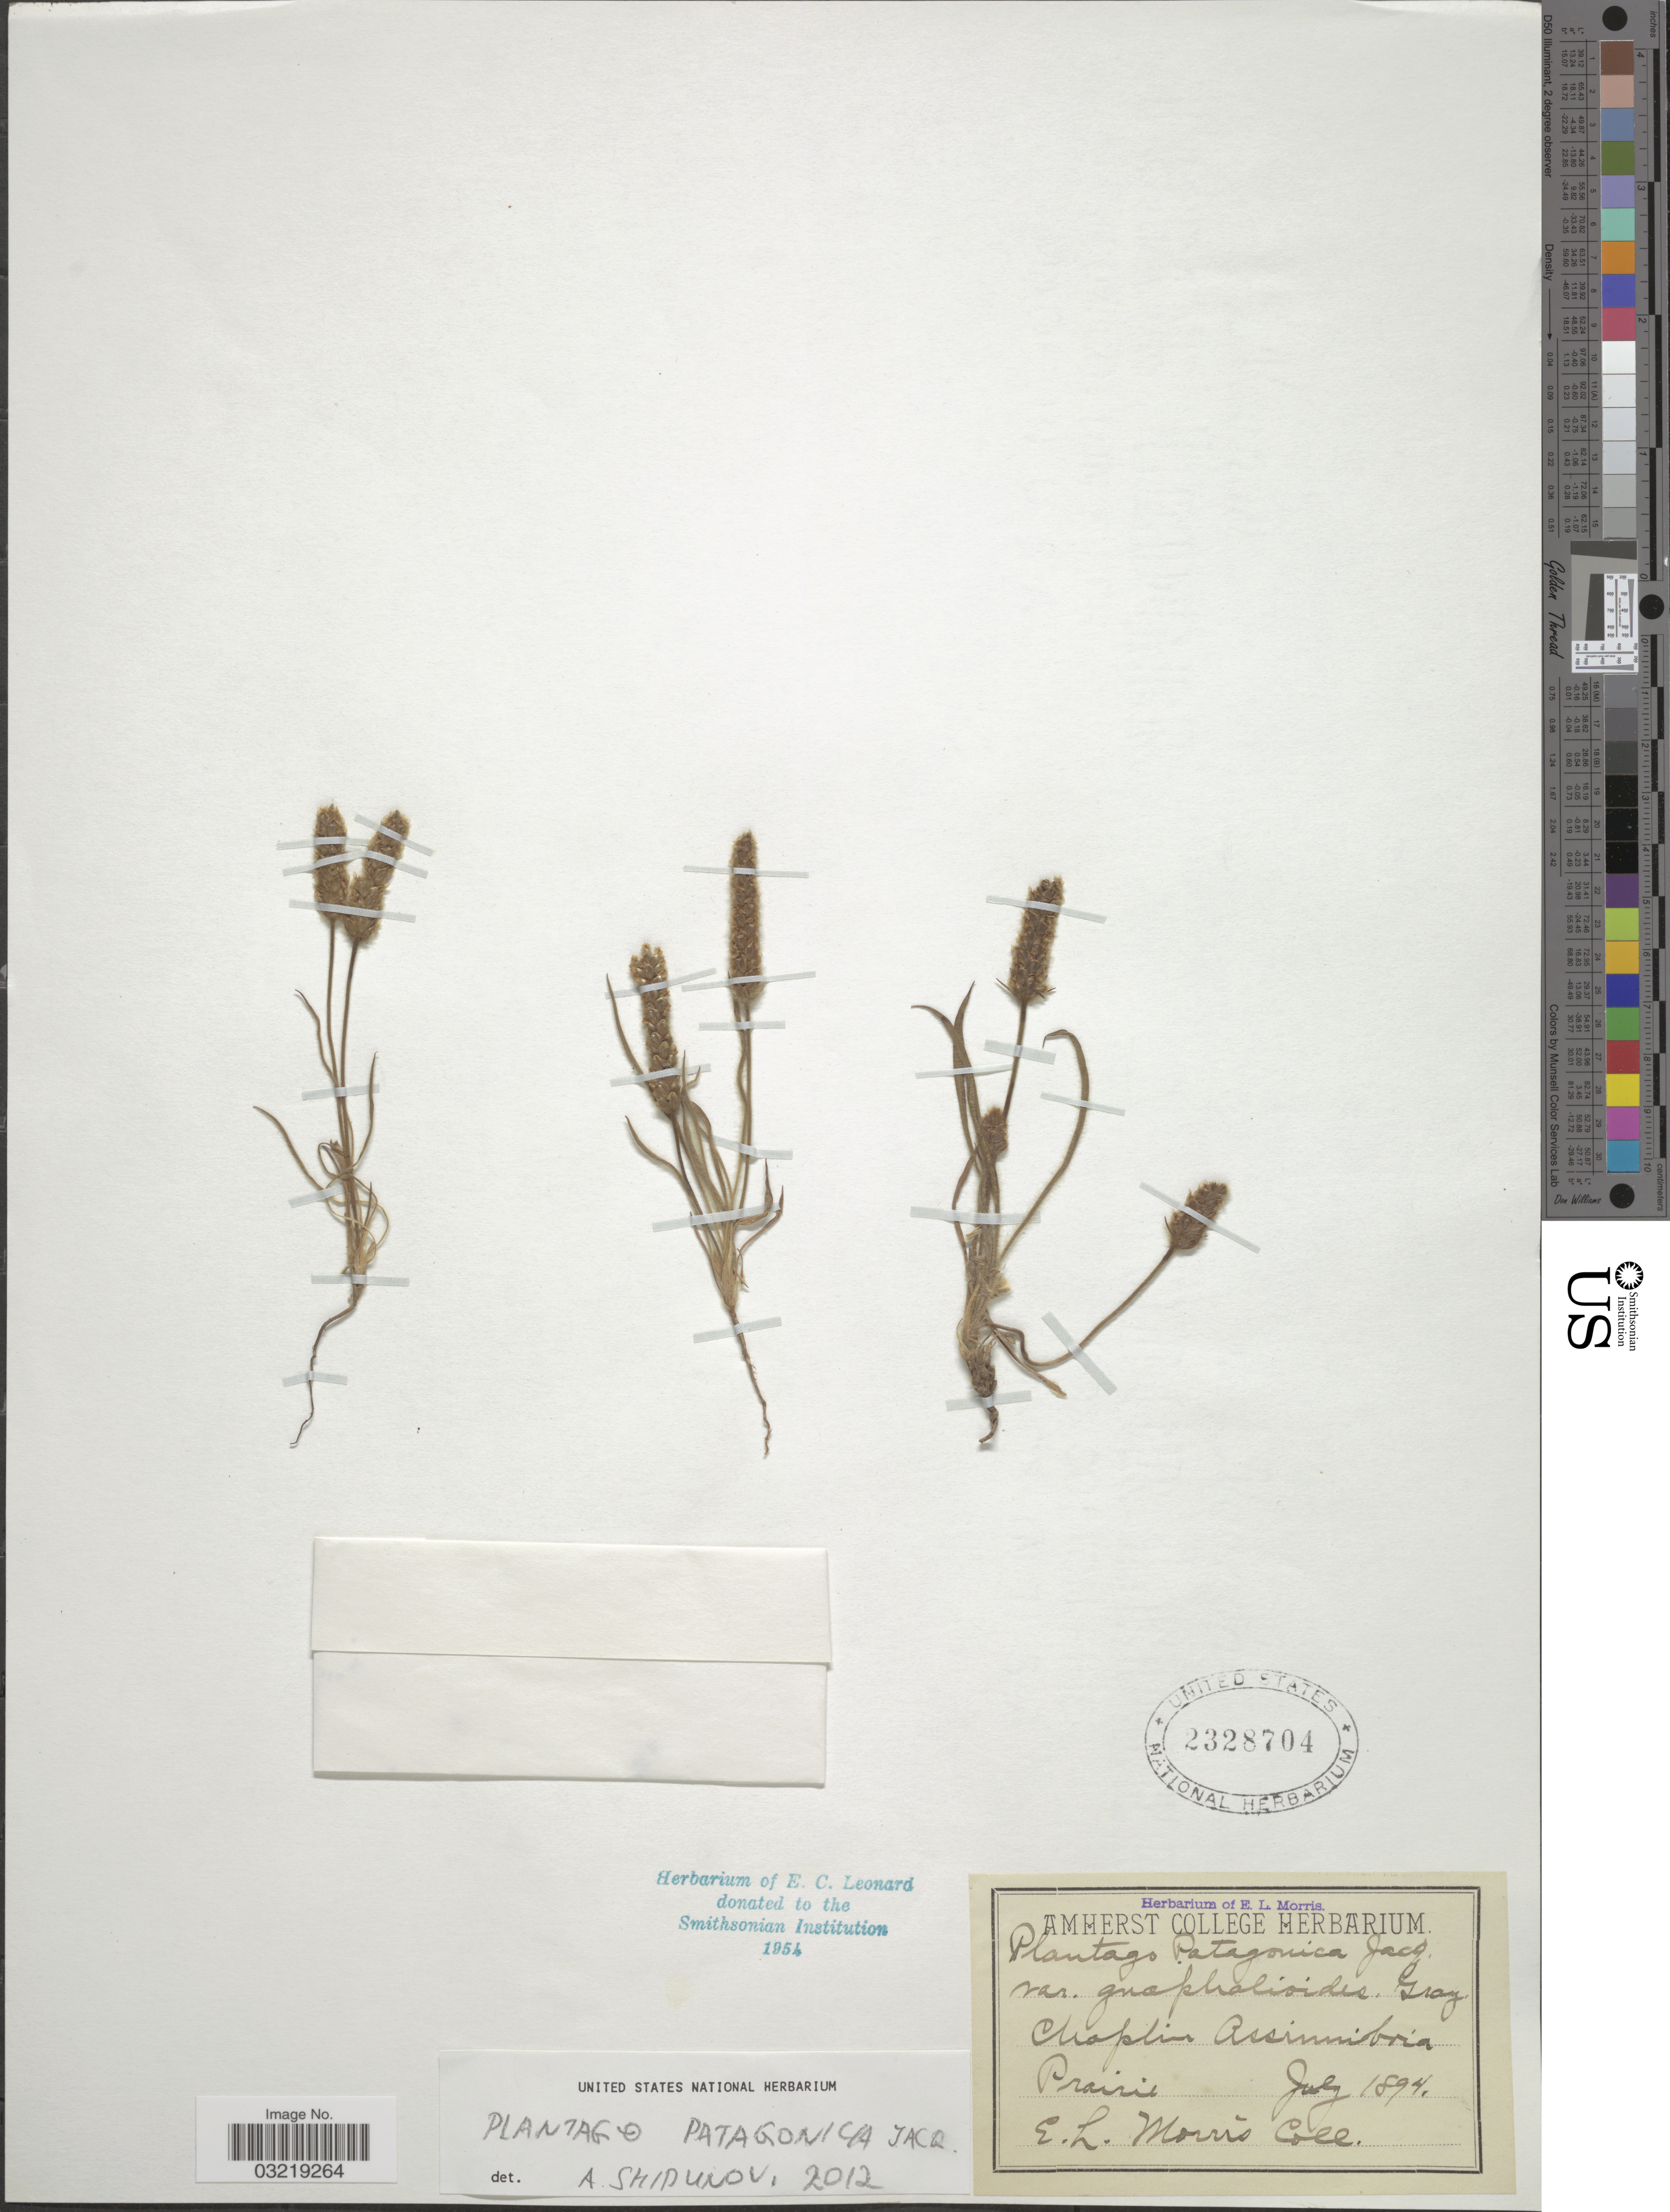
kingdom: Plantae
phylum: Tracheophyta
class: Magnoliopsida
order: Lamiales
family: Plantaginaceae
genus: Plantago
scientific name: Plantago patagonica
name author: Jacq.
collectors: E. Morris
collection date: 1894-07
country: Canada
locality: Assimiboia. Prairie.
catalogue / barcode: US 2328704